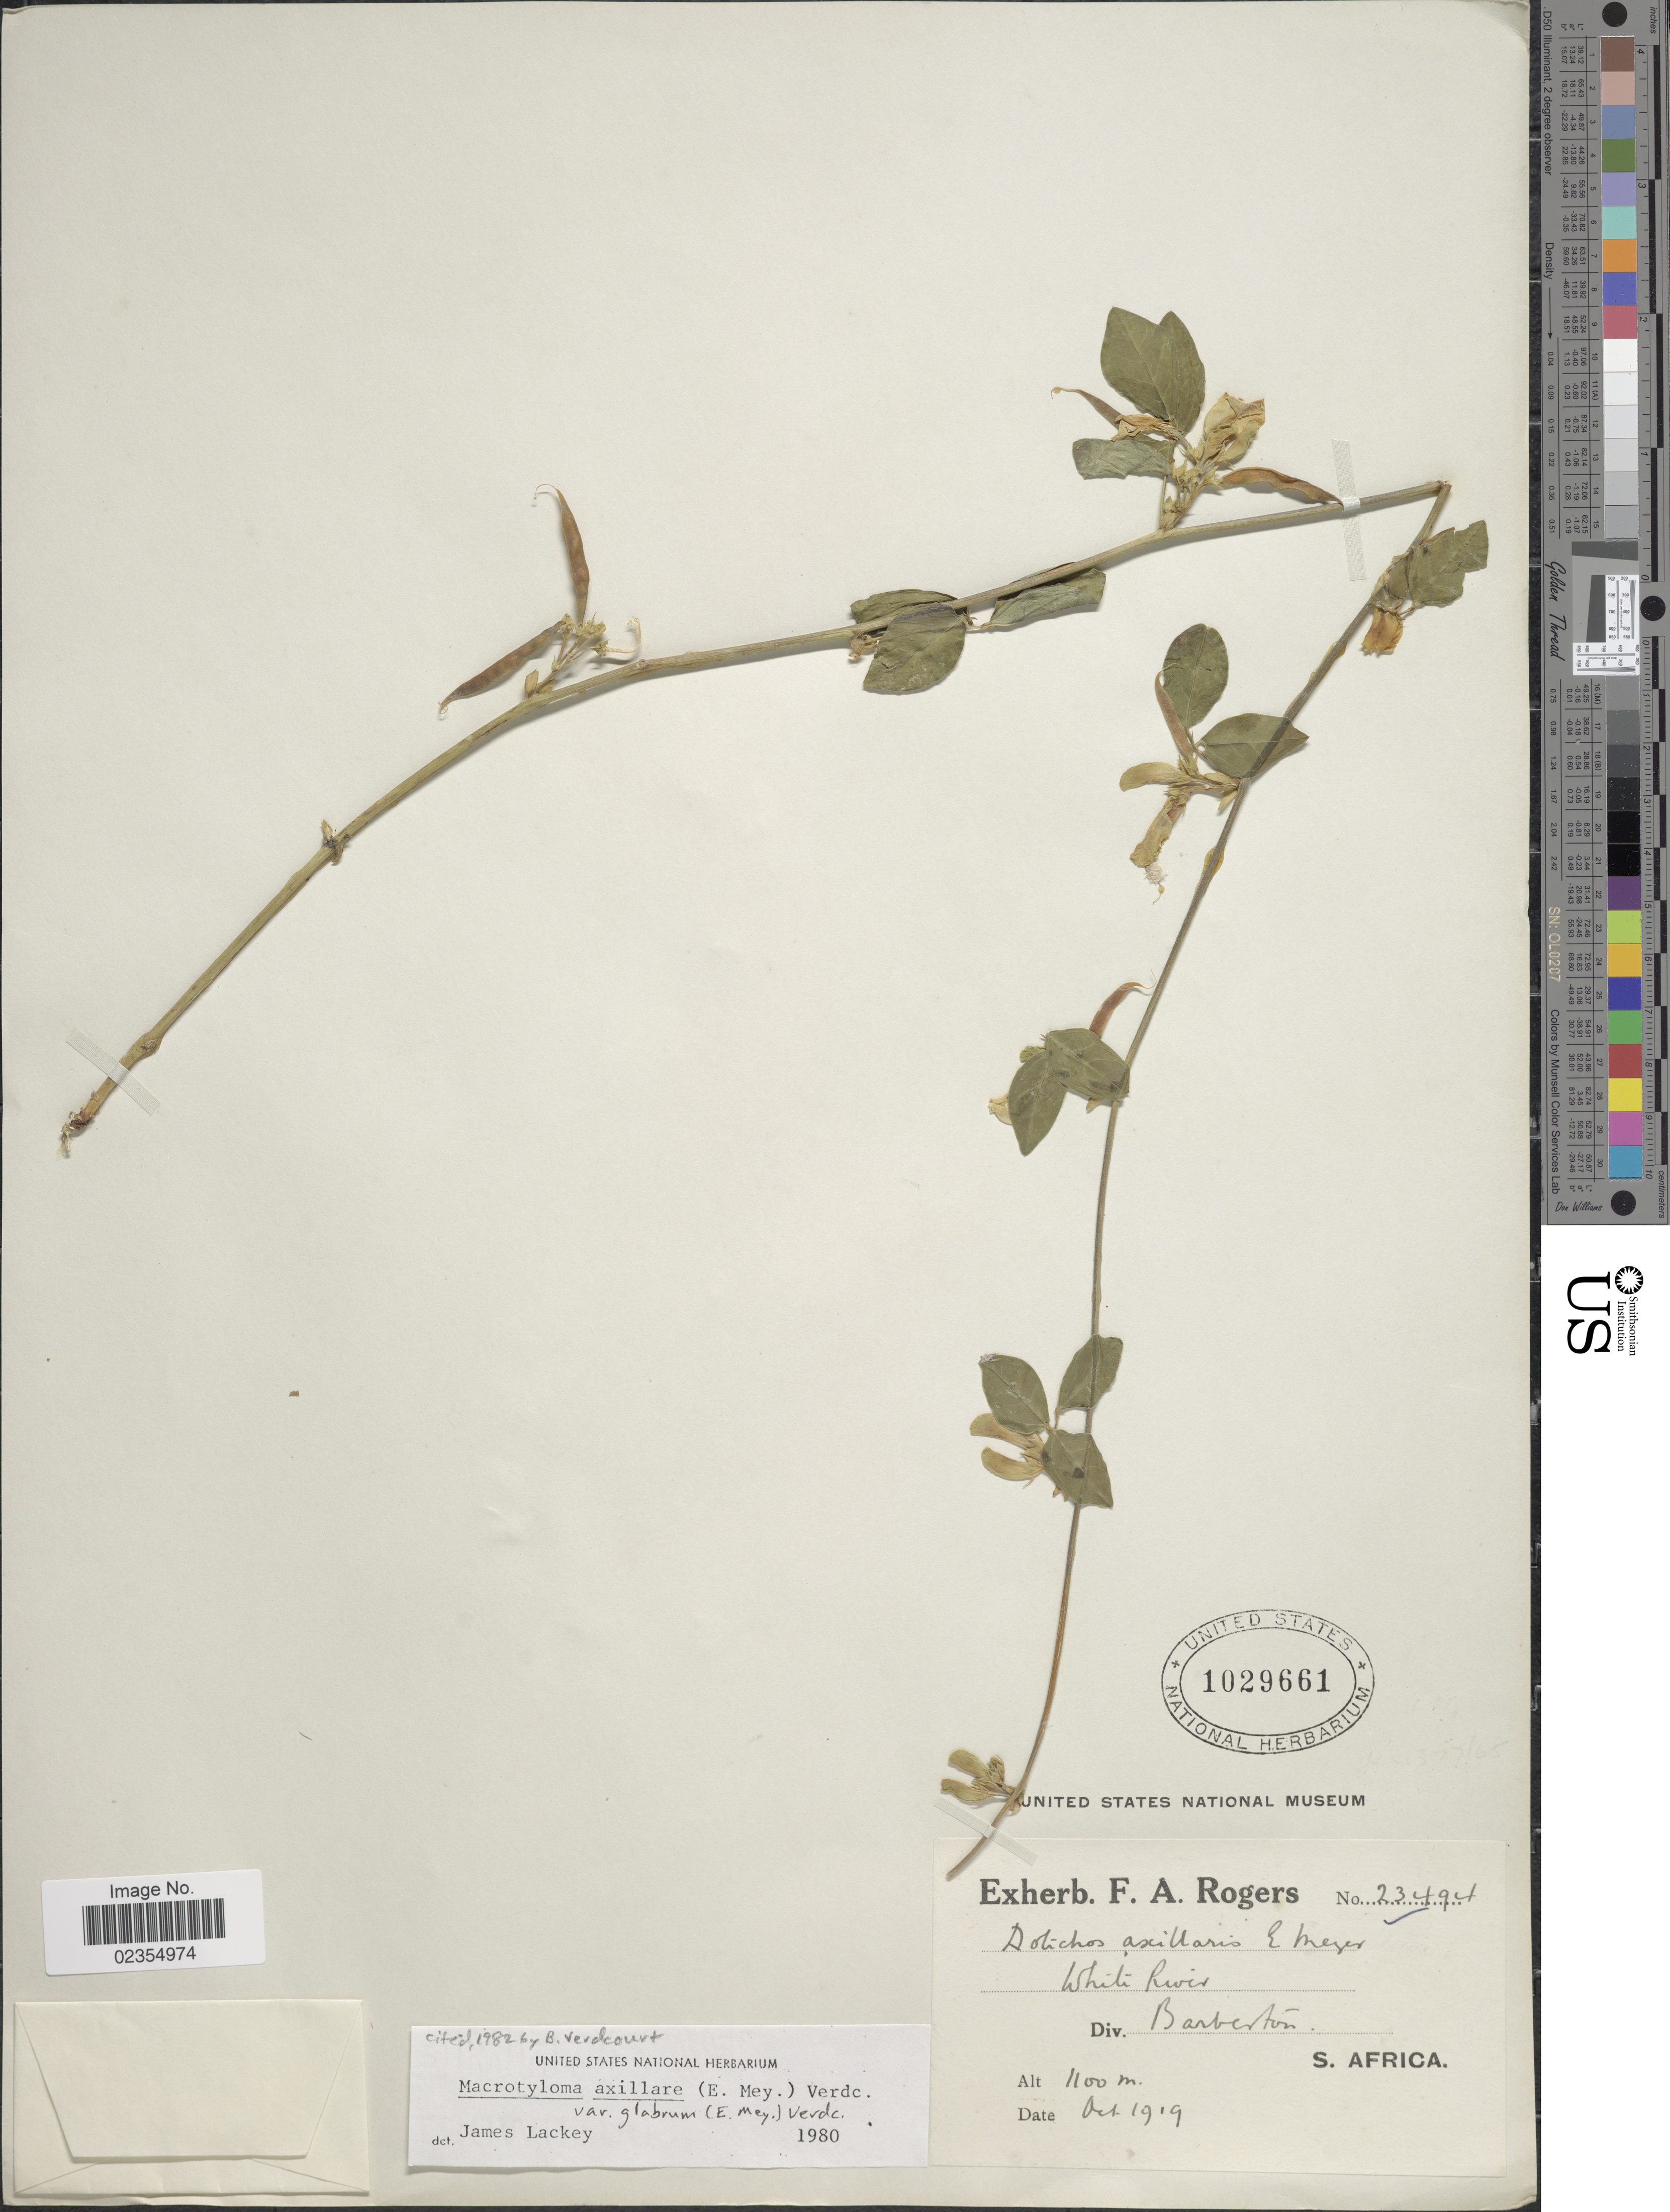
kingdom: Plantae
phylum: Tracheophyta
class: Magnoliopsida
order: Fabales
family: Fabaceae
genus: Macrotyloma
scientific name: Macrotyloma axillare var. glabrum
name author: (E. Mey.) Verdc.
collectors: ex herb. F. A. Rogers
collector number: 23494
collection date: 1919-10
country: South Africa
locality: White River. Div. Barberton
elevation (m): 1100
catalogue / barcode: US 1029661